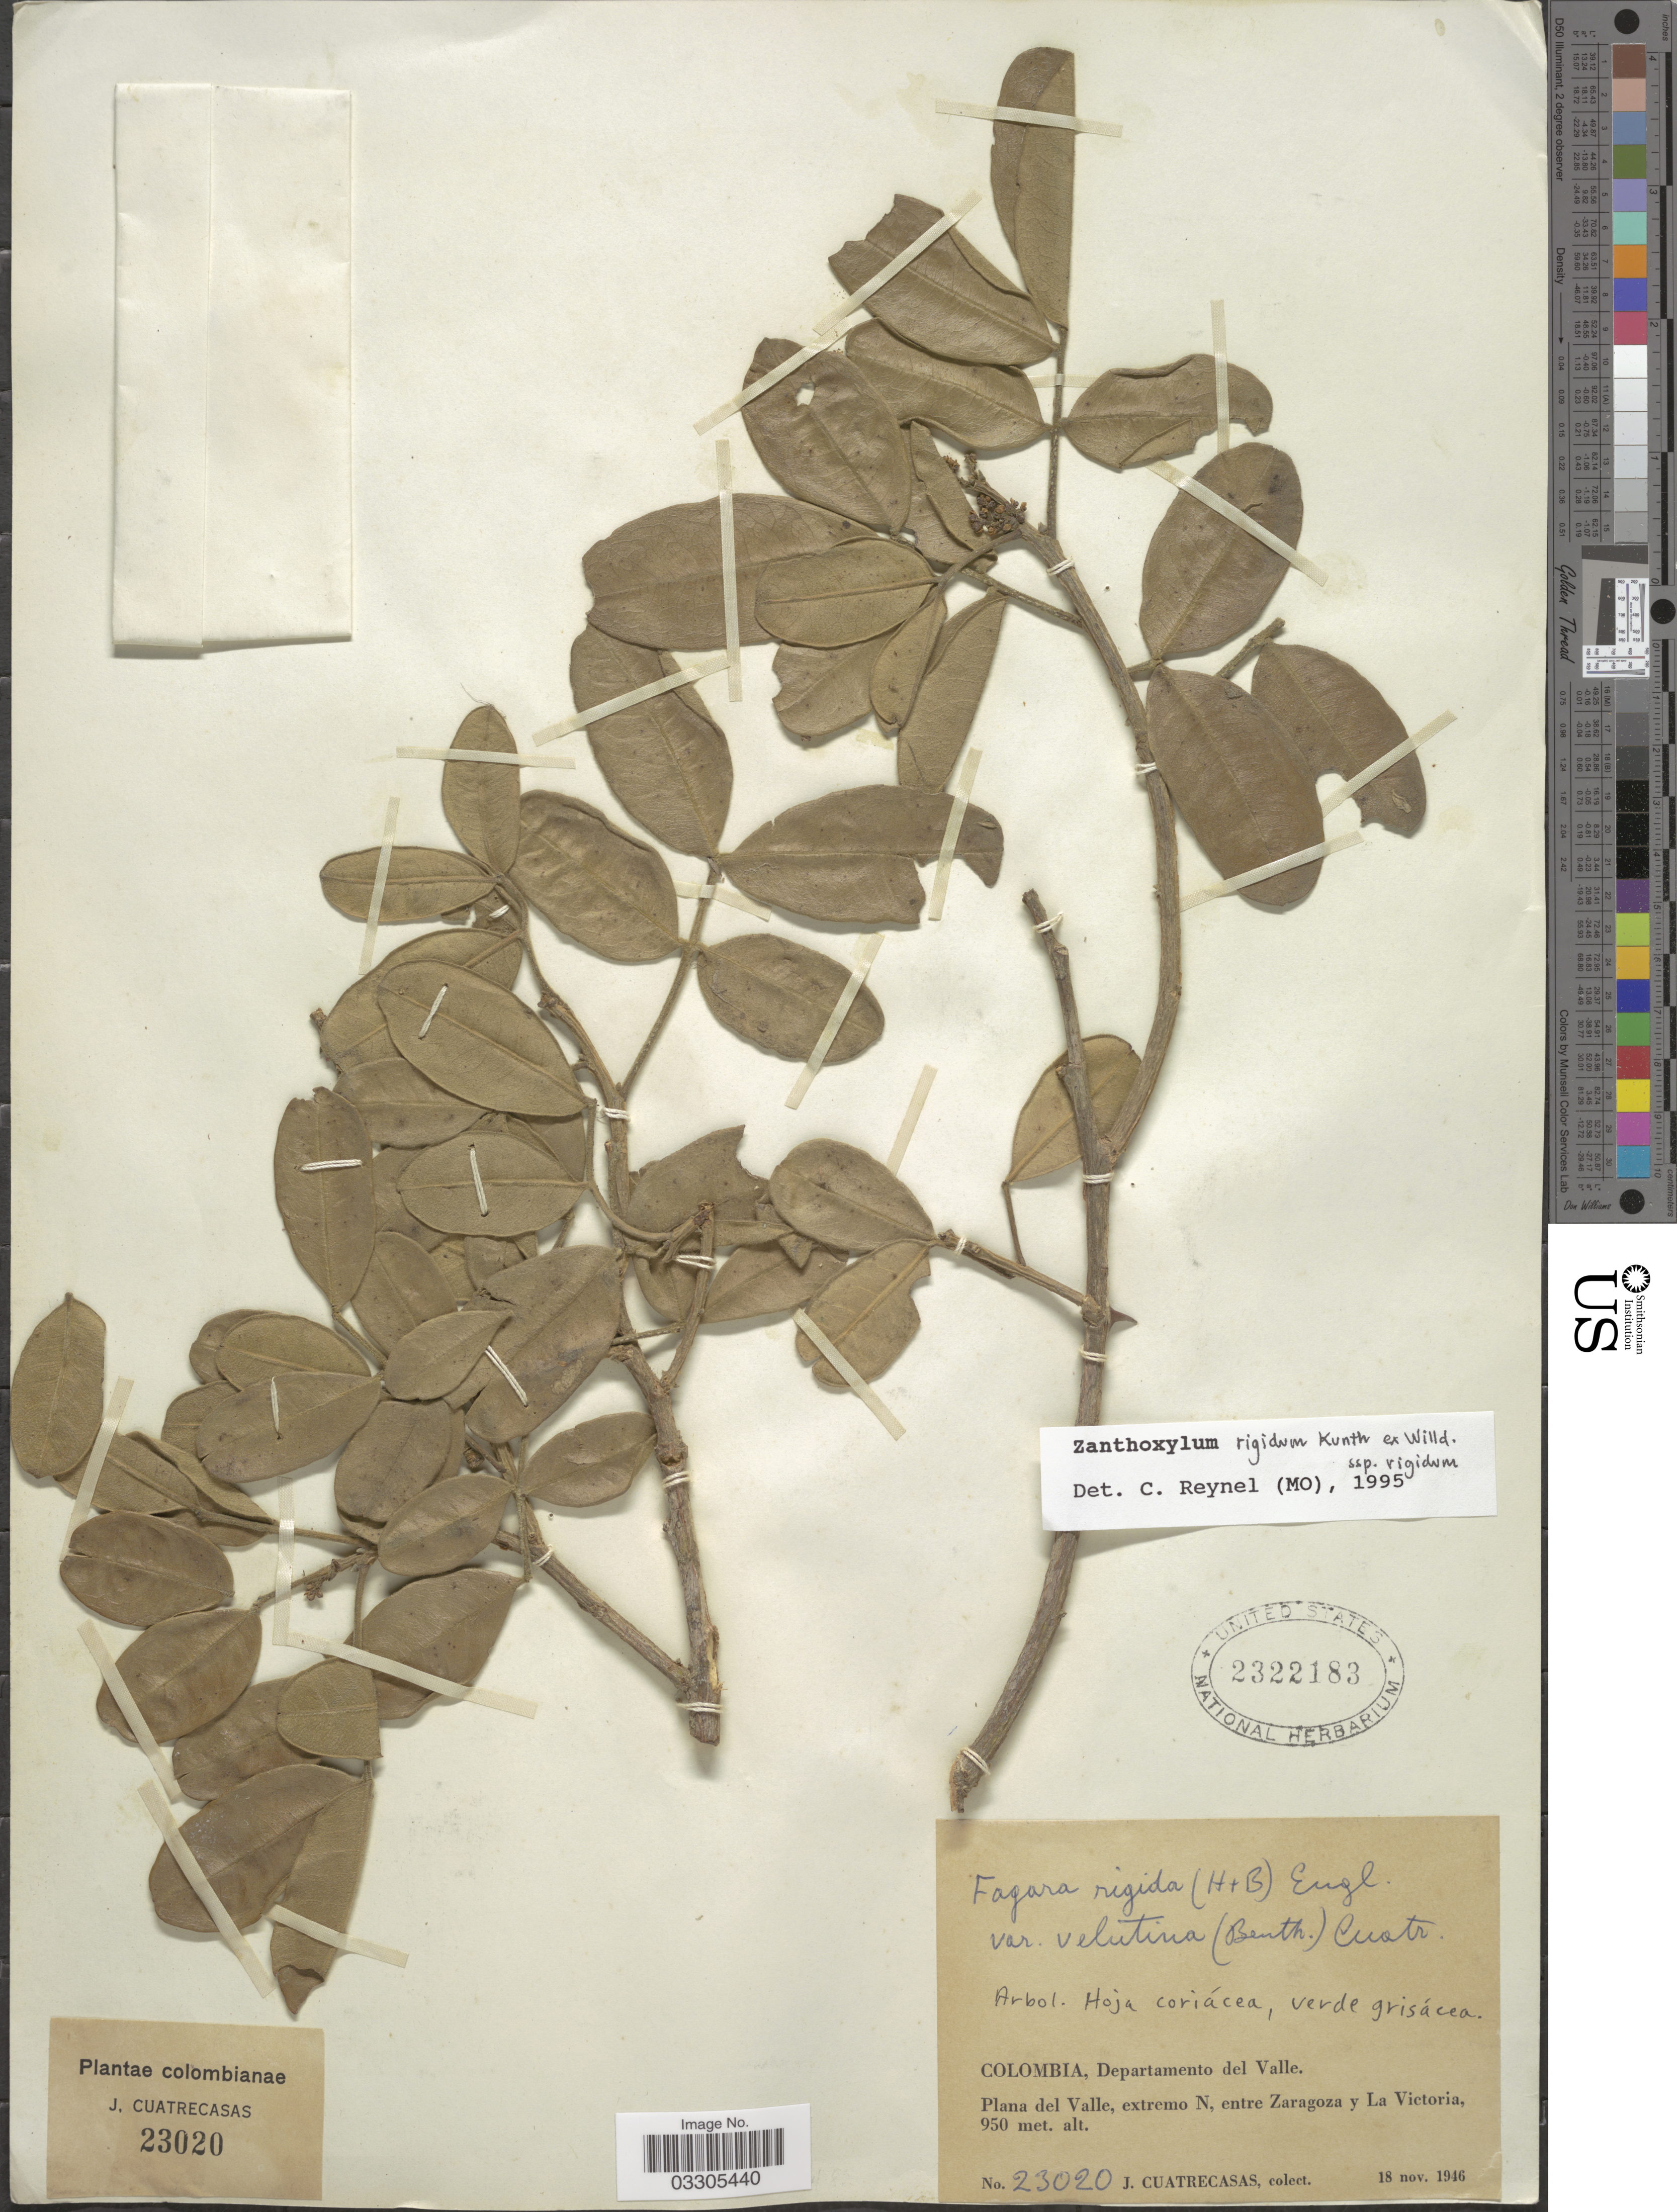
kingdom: Plantae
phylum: Tracheophyta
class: Magnoliopsida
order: Sapindales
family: Rutaceae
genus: Zanthoxylum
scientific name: Zanthoxylum rigidum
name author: Humb. & Bonpl. ex Willd.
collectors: J. Cuatrecasas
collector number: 23020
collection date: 1946-11-18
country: Colombia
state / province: Valle del Cauca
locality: Departamento del Valle. Plana del Valle, extremo N, entre Zaragoza y La Victoria.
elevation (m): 950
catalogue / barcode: US 2322183